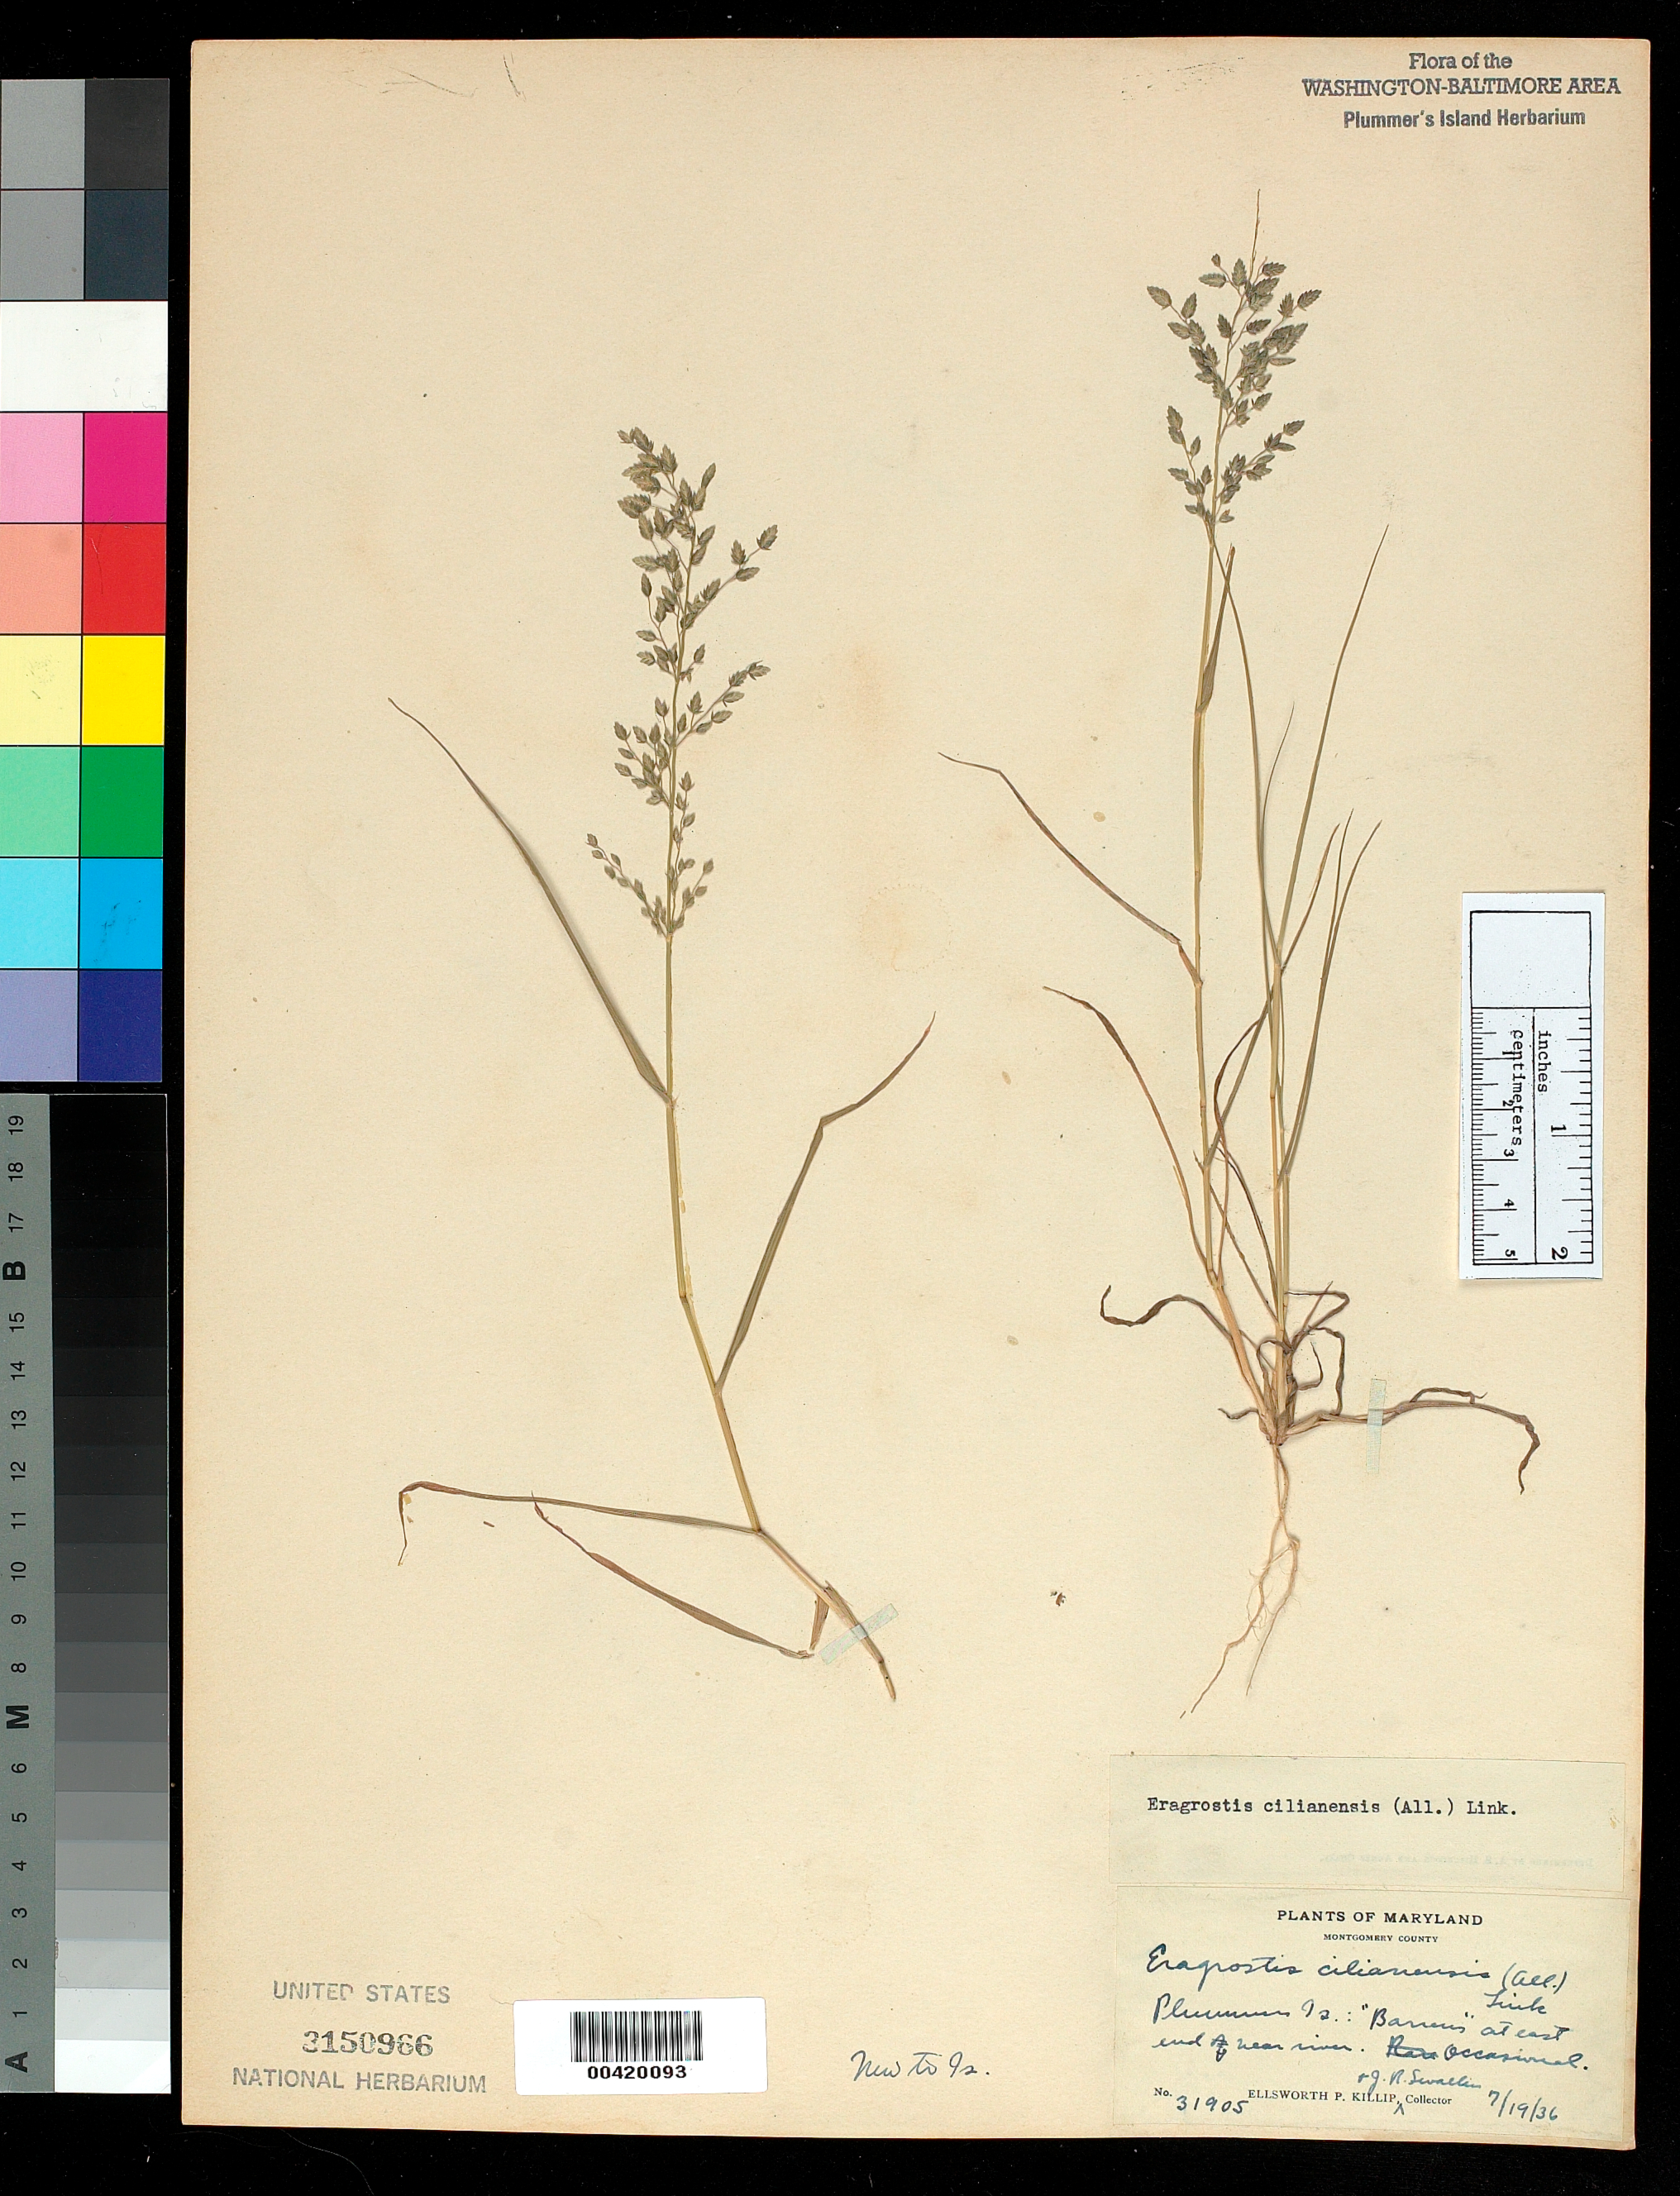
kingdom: Plantae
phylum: Tracheophyta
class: Liliopsida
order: Poales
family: Poaceae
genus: Eragrostis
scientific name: Eragrostis cilianensis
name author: (Bellardi) Vignolo ex Janch.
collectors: E. P. Killip & J. R. Swallen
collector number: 31905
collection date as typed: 19 Jul 1936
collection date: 1936-07-19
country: United States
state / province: Maryland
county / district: Montgomery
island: Plummers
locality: Plummer's Island; "barrens" at east end near River C. & O. Canal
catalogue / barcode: US 3150966